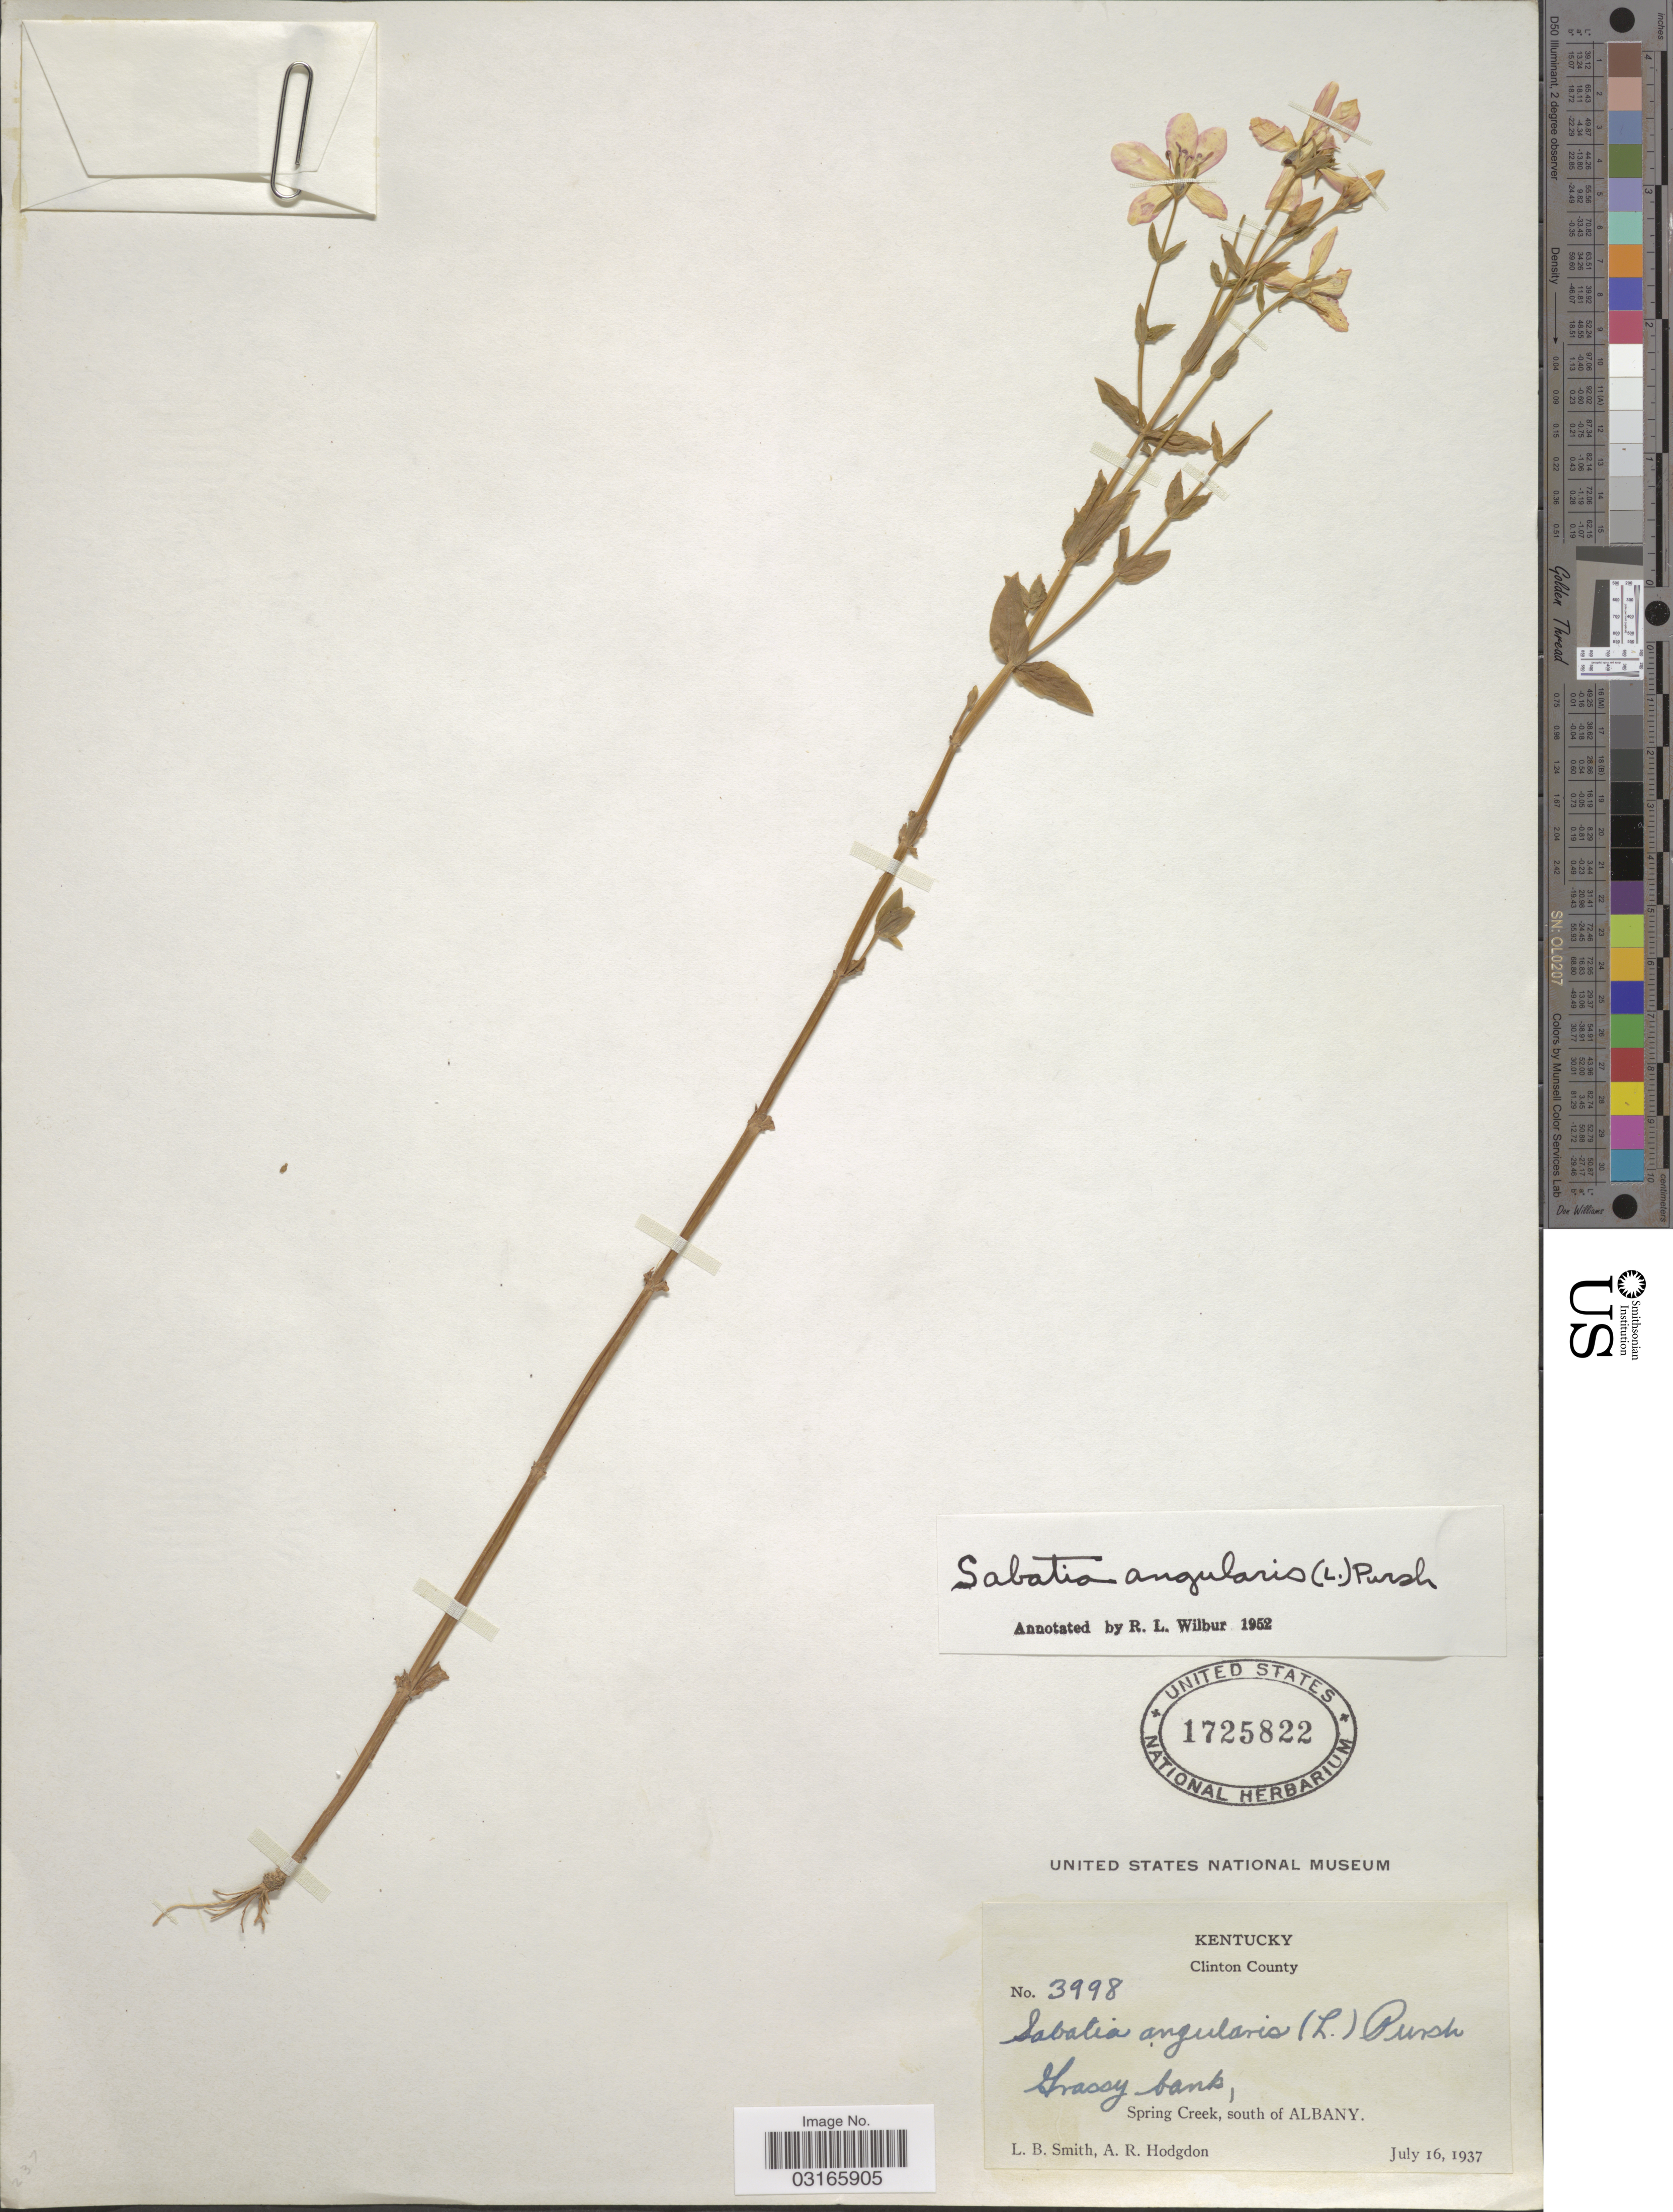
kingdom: Plantae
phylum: Tracheophyta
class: Magnoliopsida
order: Gentianales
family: Gentianaceae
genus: Sabatia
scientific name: Sabatia angularis (L.) Pursh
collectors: L. Smith & A. R. Hodgdon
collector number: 3998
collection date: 1937-07-16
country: United States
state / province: Kentucky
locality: Clinton County, Grassy bank, Spring Creek, south of Albany.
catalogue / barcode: US 1725822